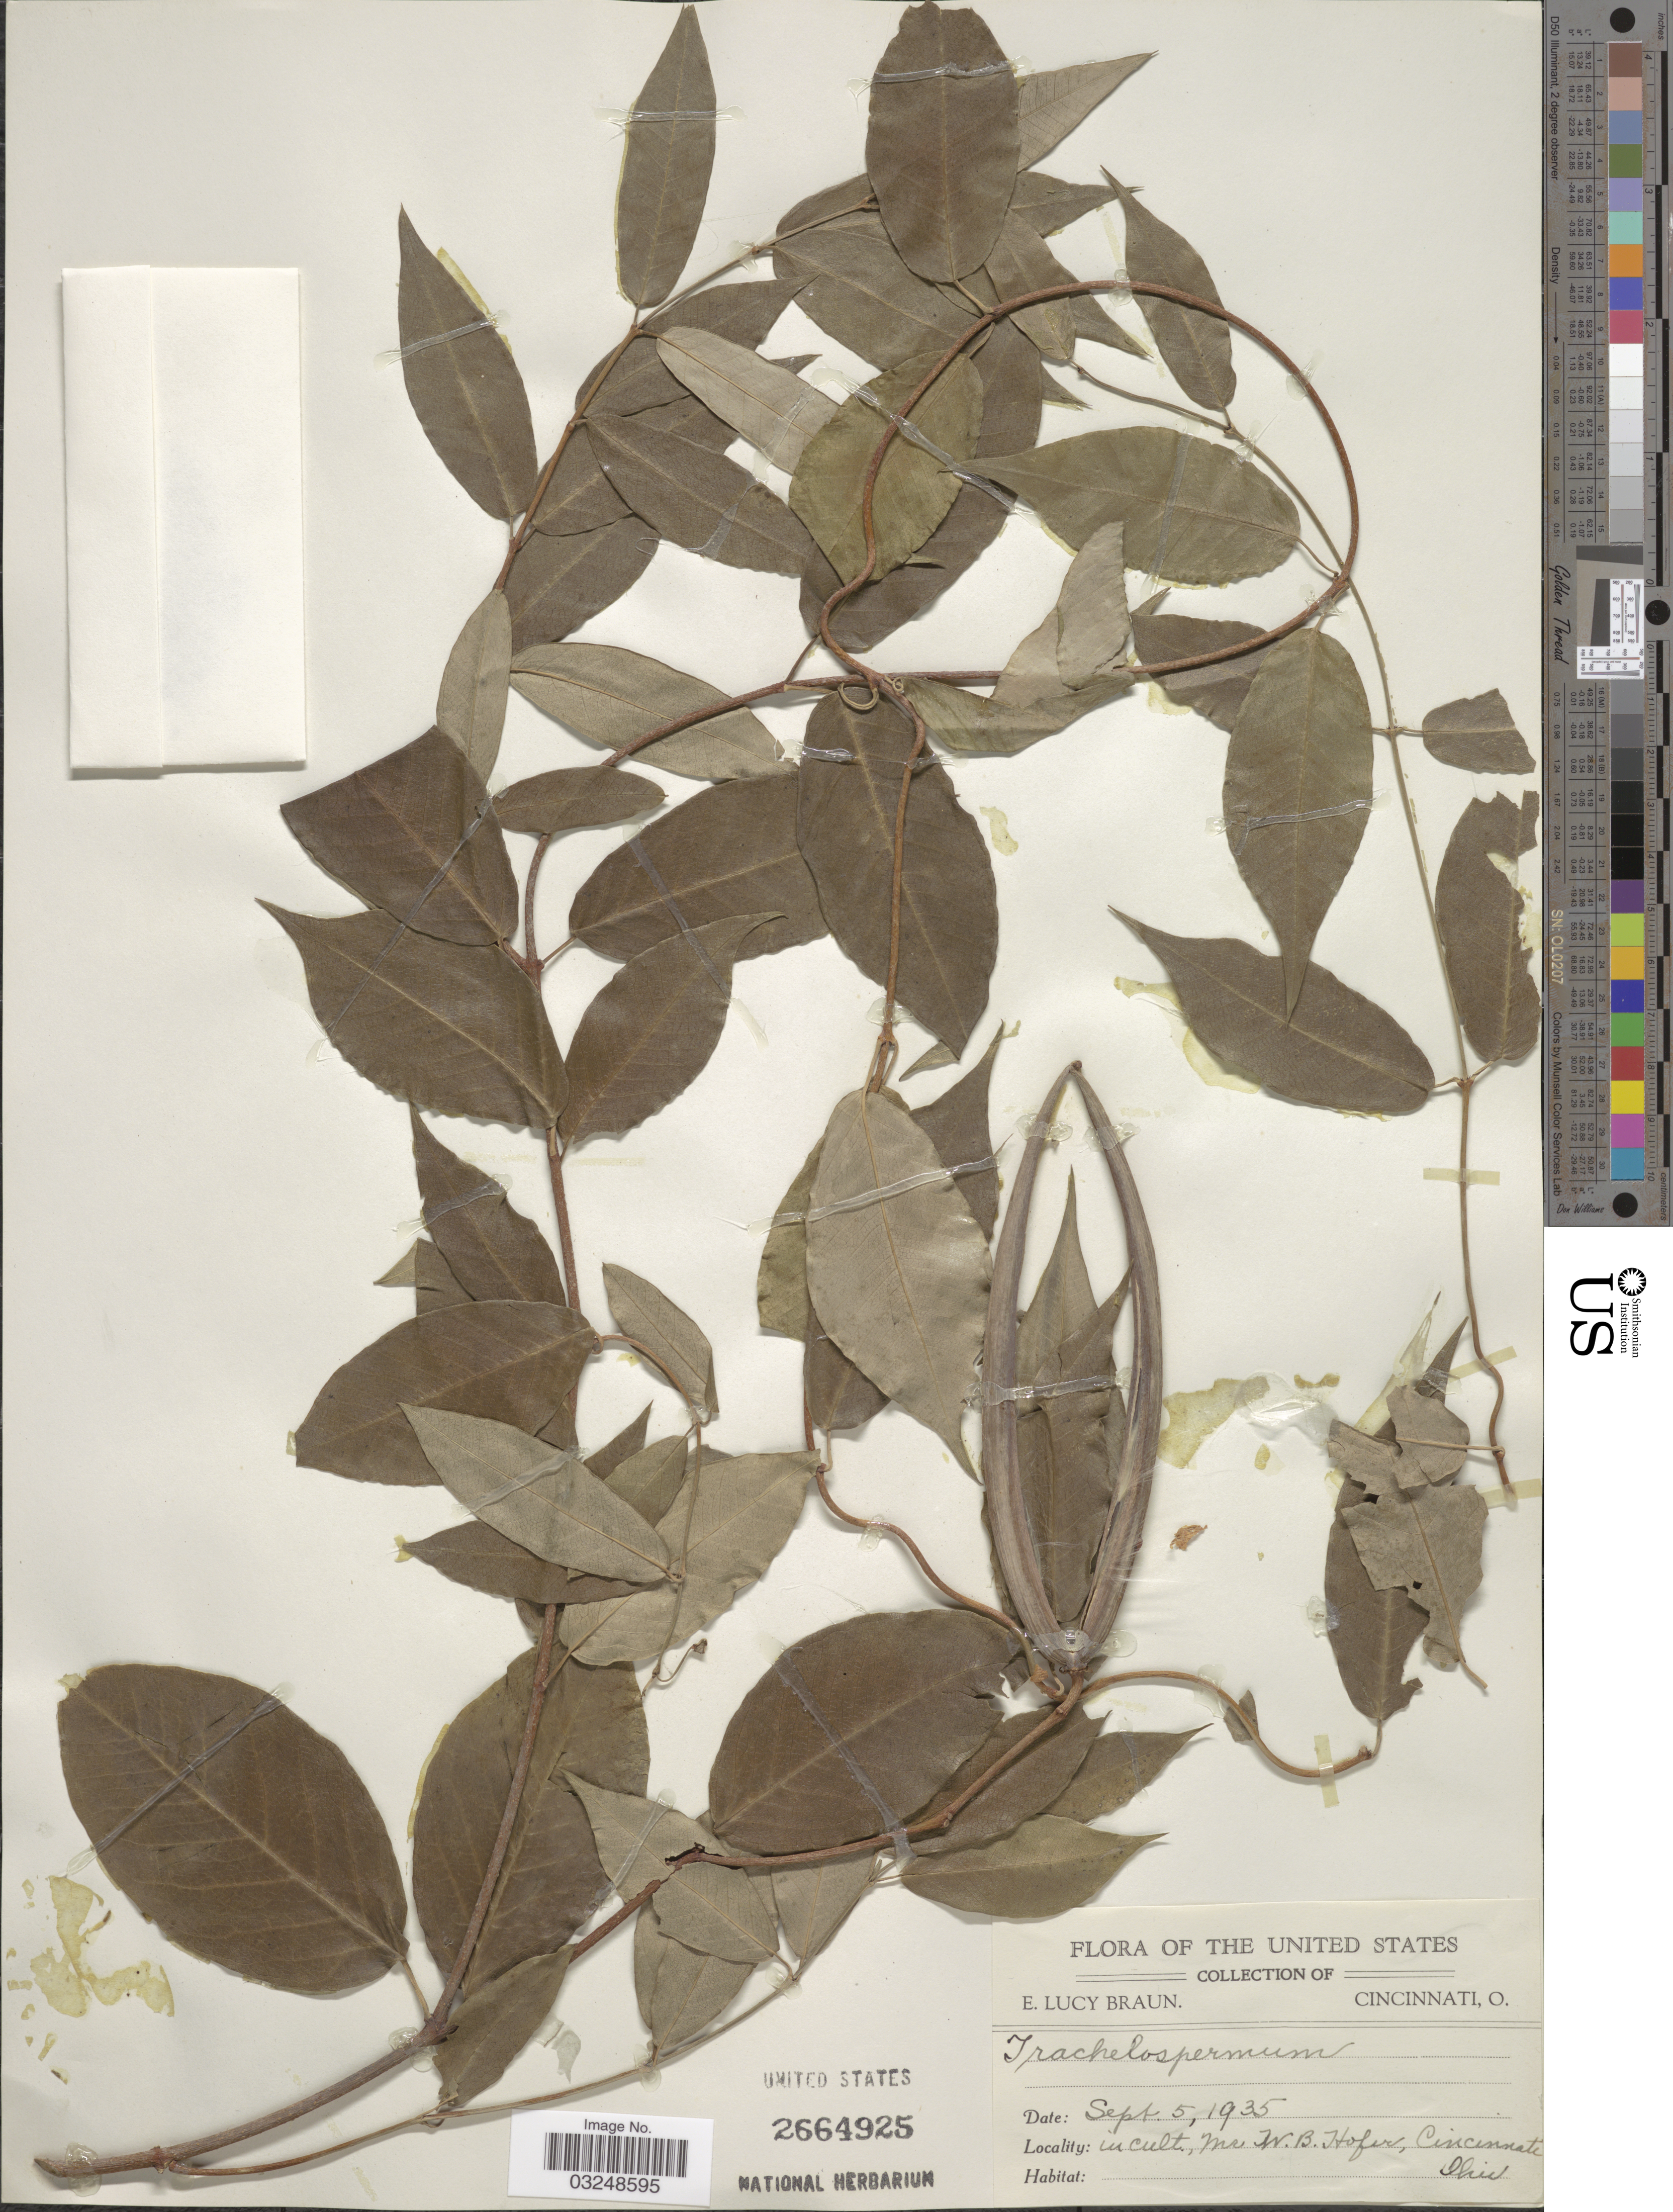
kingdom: Plantae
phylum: Tracheophyta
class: Magnoliopsida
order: Gentianales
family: Apocynaceae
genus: Trachelospermum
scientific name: Trachelospermum difforme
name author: (Walter) A. Gray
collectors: E. Braun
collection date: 1935-09-05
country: United States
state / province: Ohio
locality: W.B. Hofer, Cincinnati, Ohio.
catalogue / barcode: US 2664925